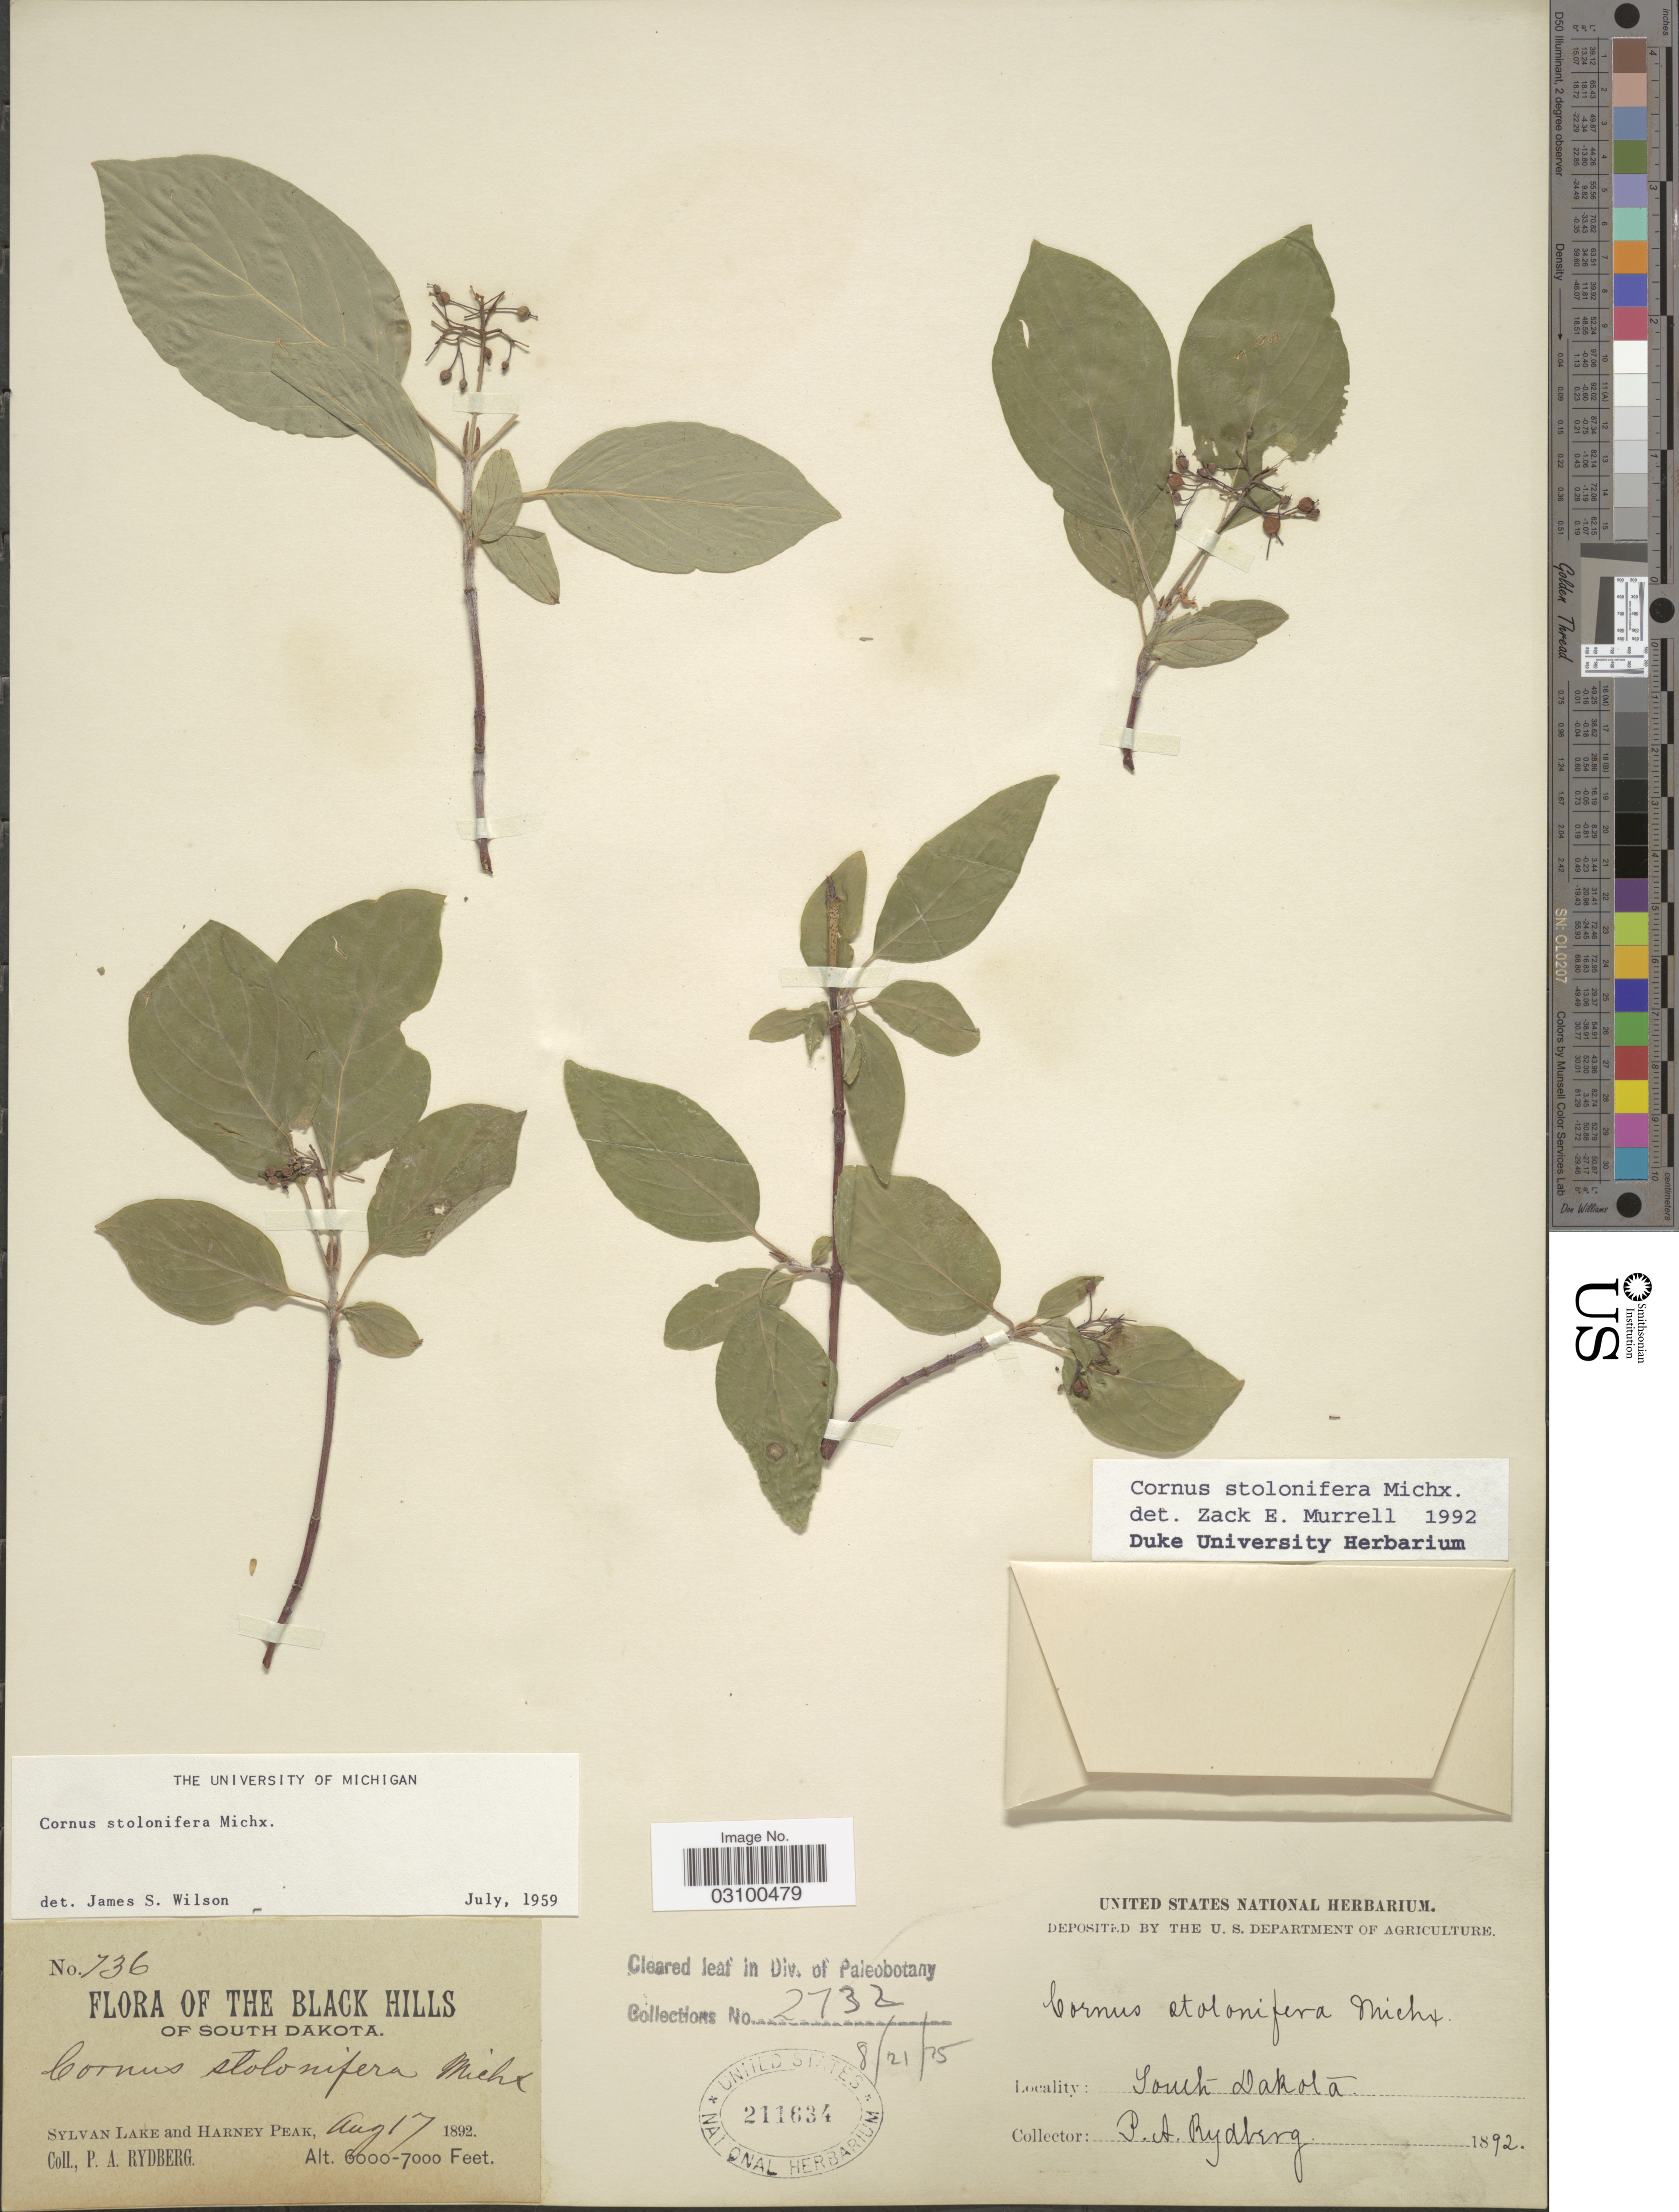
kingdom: Plantae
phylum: Tracheophyta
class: Magnoliopsida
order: Cornales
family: Cornaceae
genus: Cornus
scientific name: Cornus sericea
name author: L.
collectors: P. A. Rydberg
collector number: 736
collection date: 1892-08-17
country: United States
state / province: South Dakota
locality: Black Hills of South Dakota. Sylvan Lake and Harney Peak.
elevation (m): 1829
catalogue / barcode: US 211634